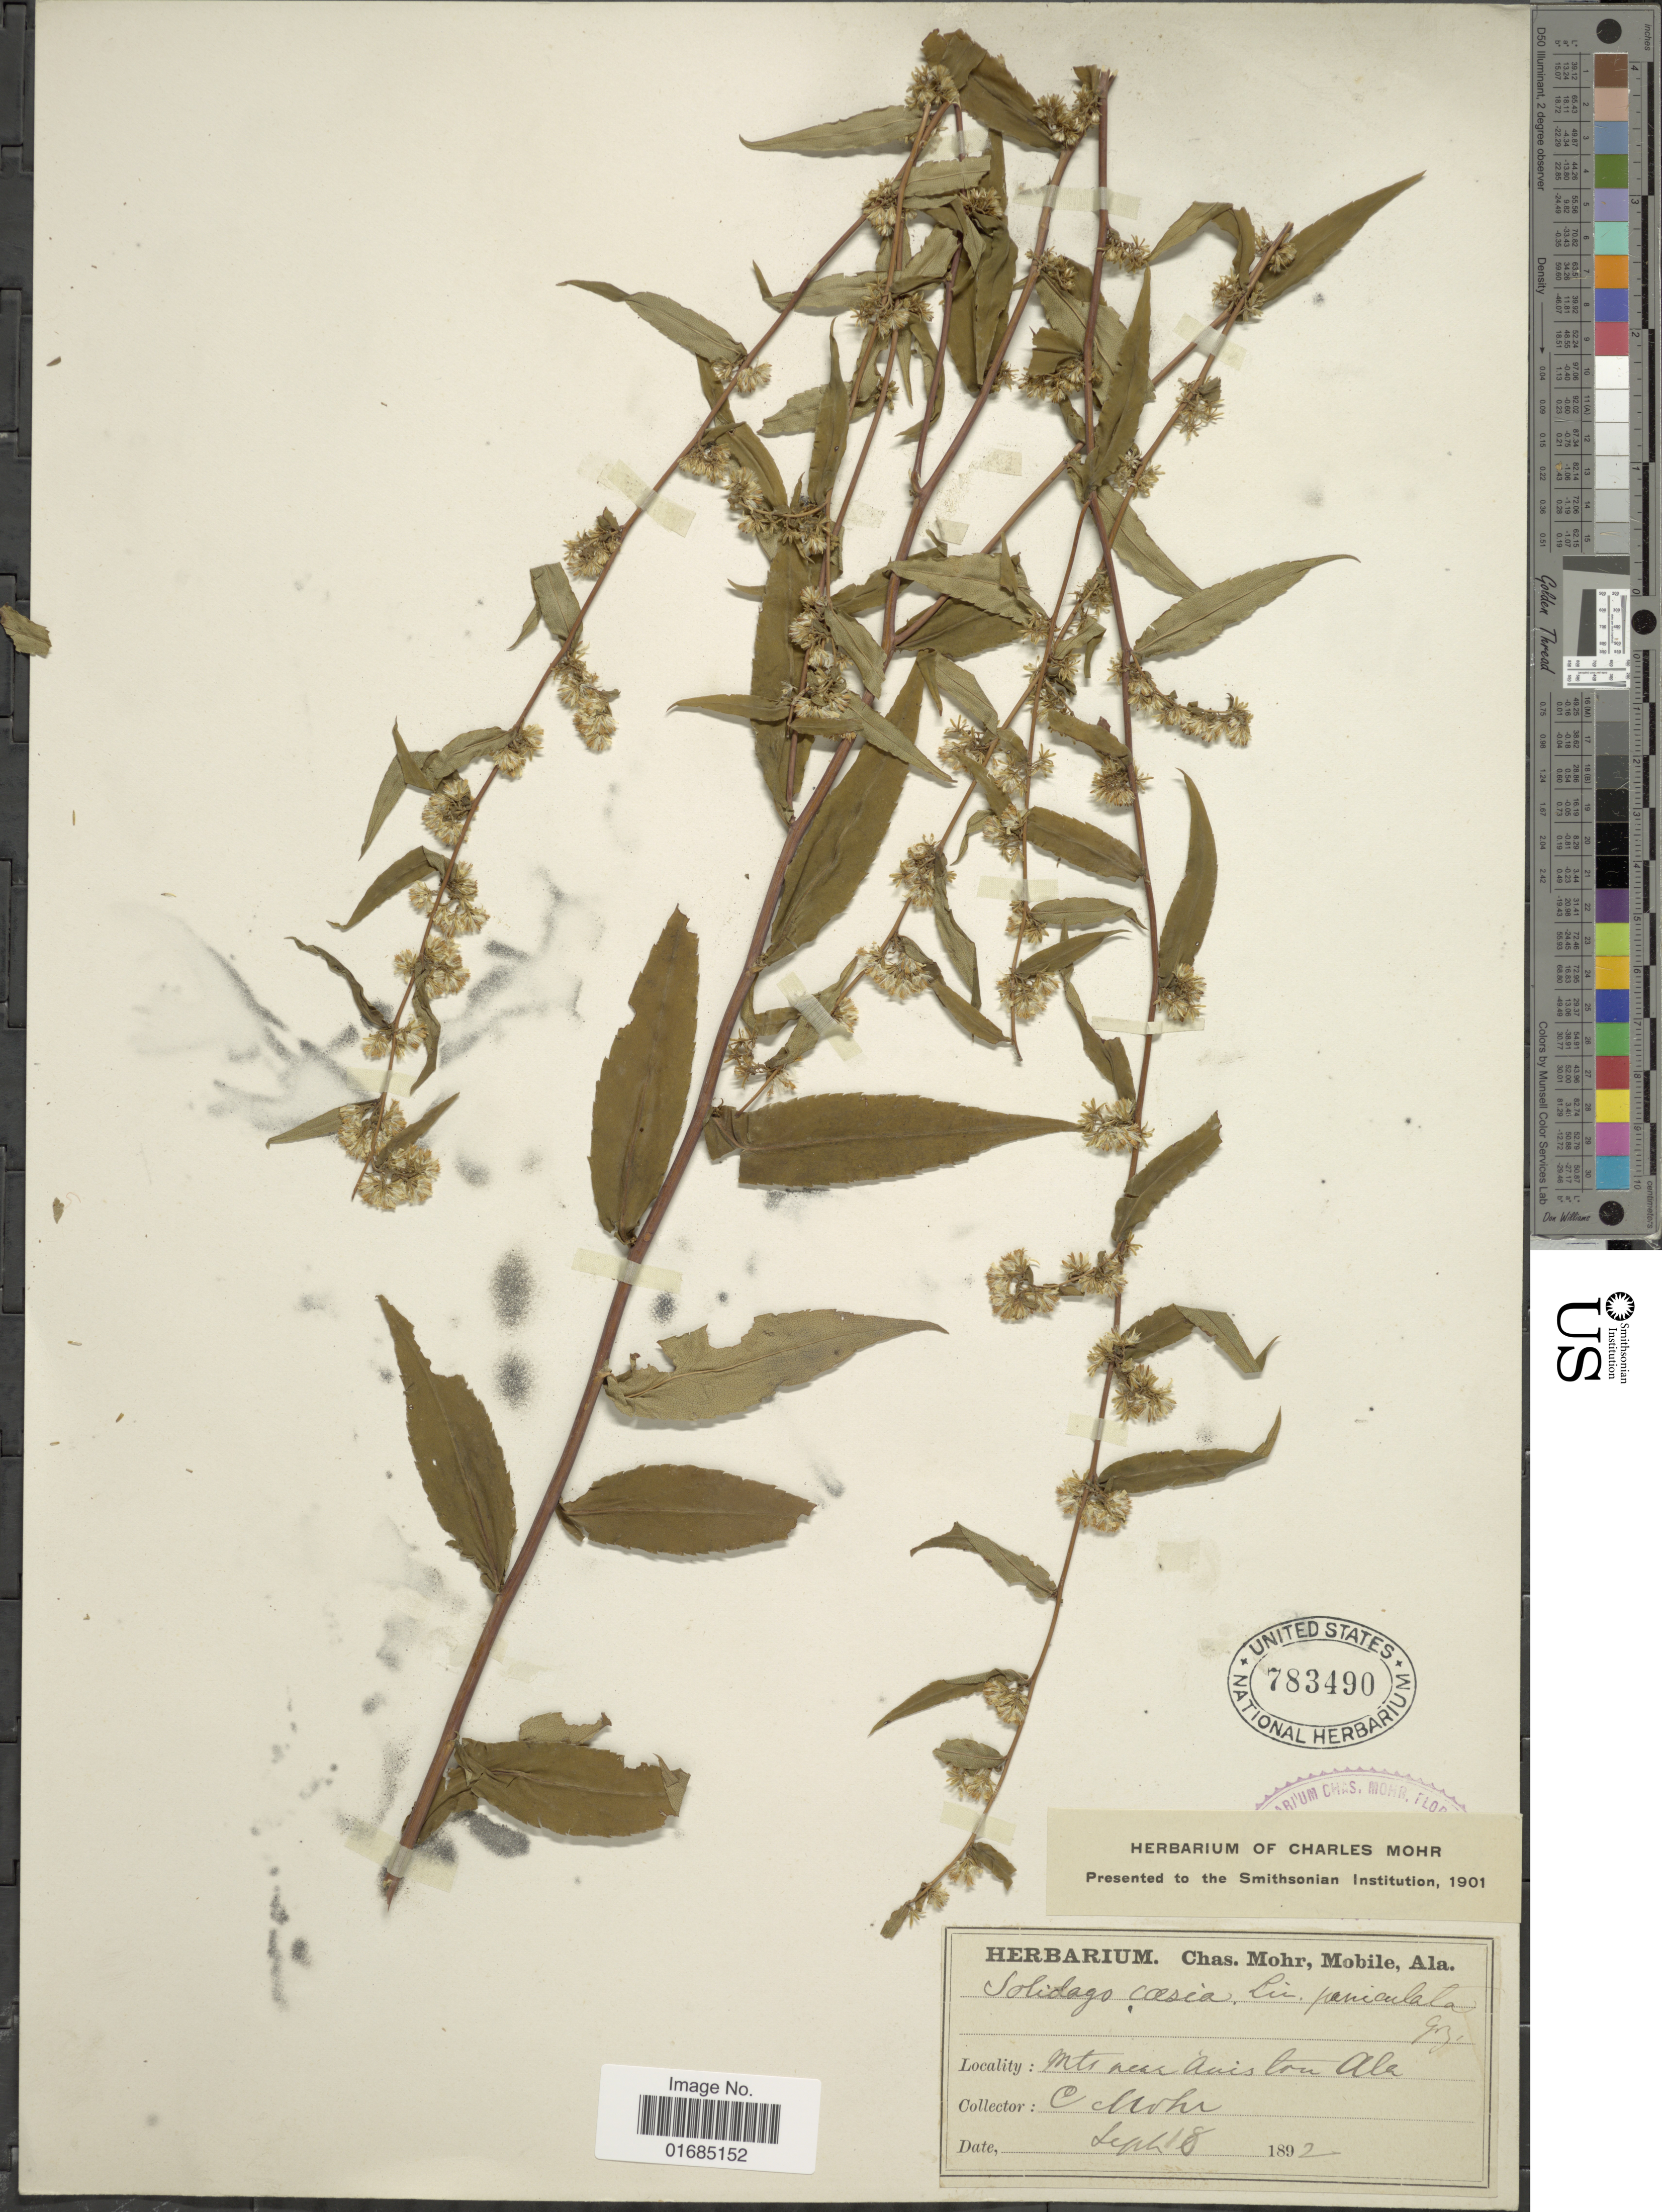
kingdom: Plantae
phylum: Tracheophyta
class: Magnoliopsida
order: Asterales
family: Asteraceae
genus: Solidago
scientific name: Solidago caesia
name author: L.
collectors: Mohr, C. T. (herbarium)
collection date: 1892-09-18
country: United States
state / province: Alabama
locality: Mts near Anniston Ala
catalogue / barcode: US 783490